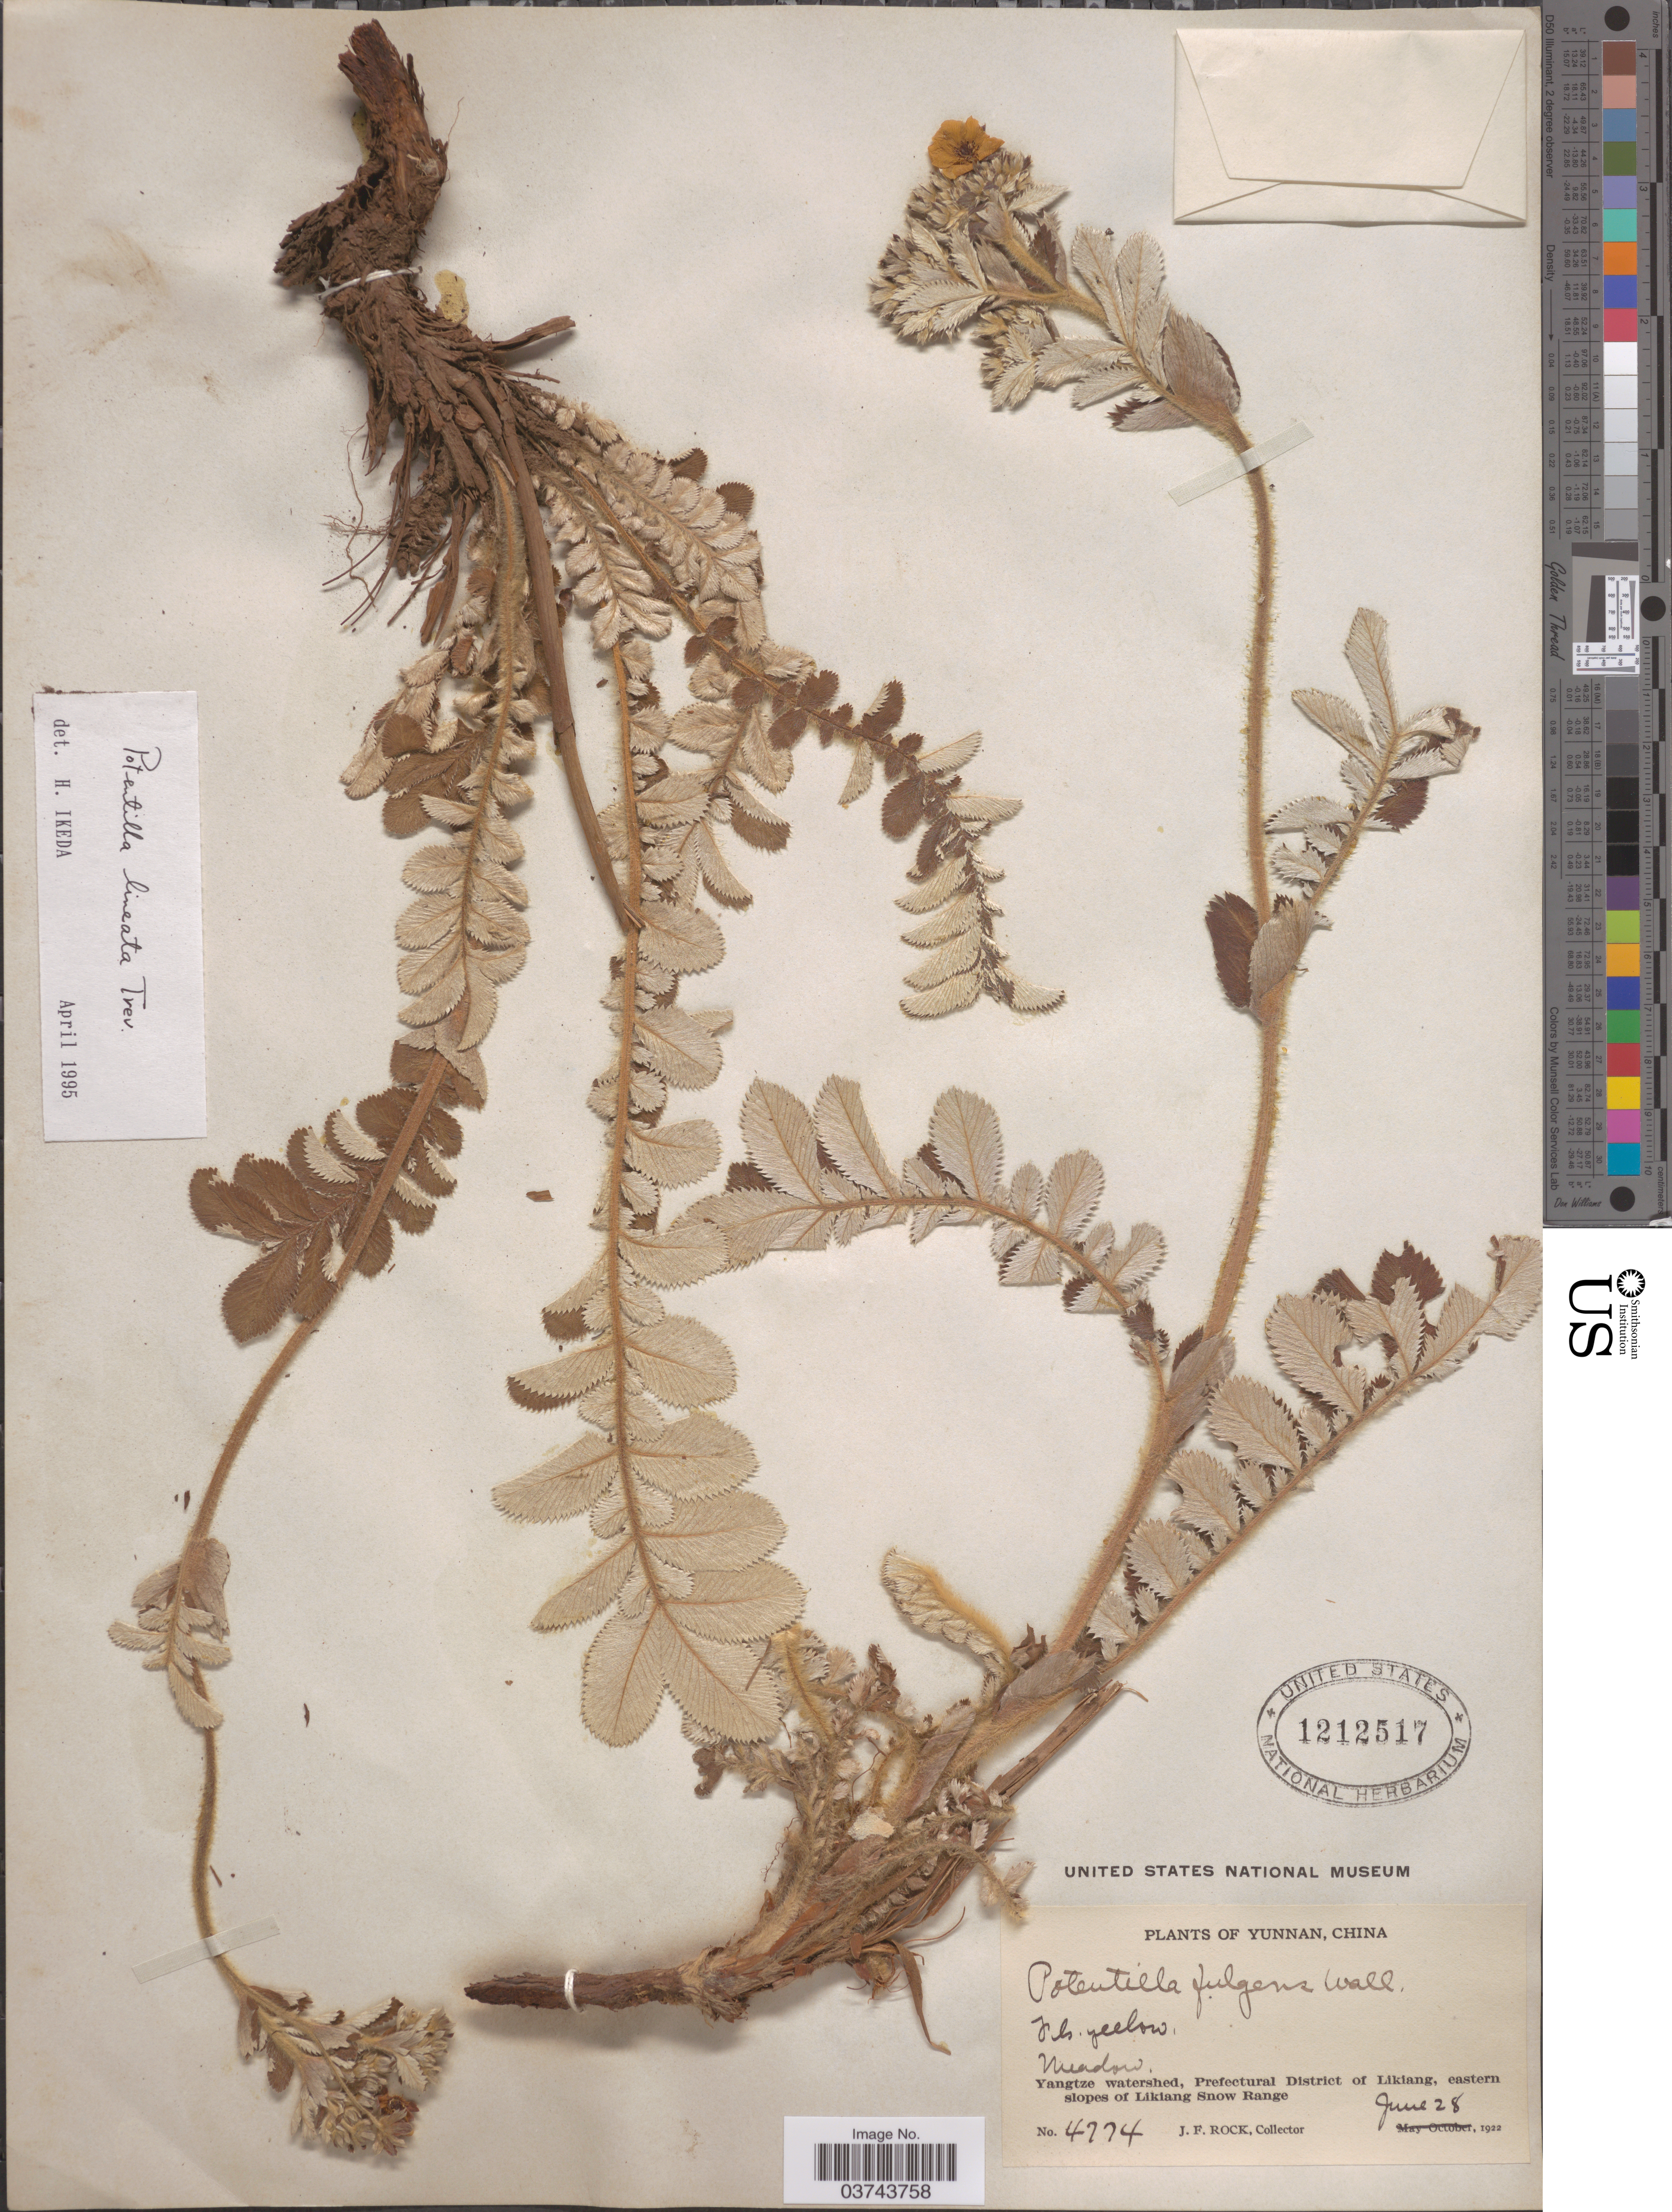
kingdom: Plantae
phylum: Tracheophyta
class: Magnoliopsida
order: Rosales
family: Rosaceae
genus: Potentilla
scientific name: Potentilla lineata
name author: Trevir.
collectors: J. Rock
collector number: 4774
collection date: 1922-06-28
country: China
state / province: Yunnan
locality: Yangtze meadow, Prefectural District of Likiang, eastern slopes of Likiang Snow Range.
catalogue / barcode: US 1212517